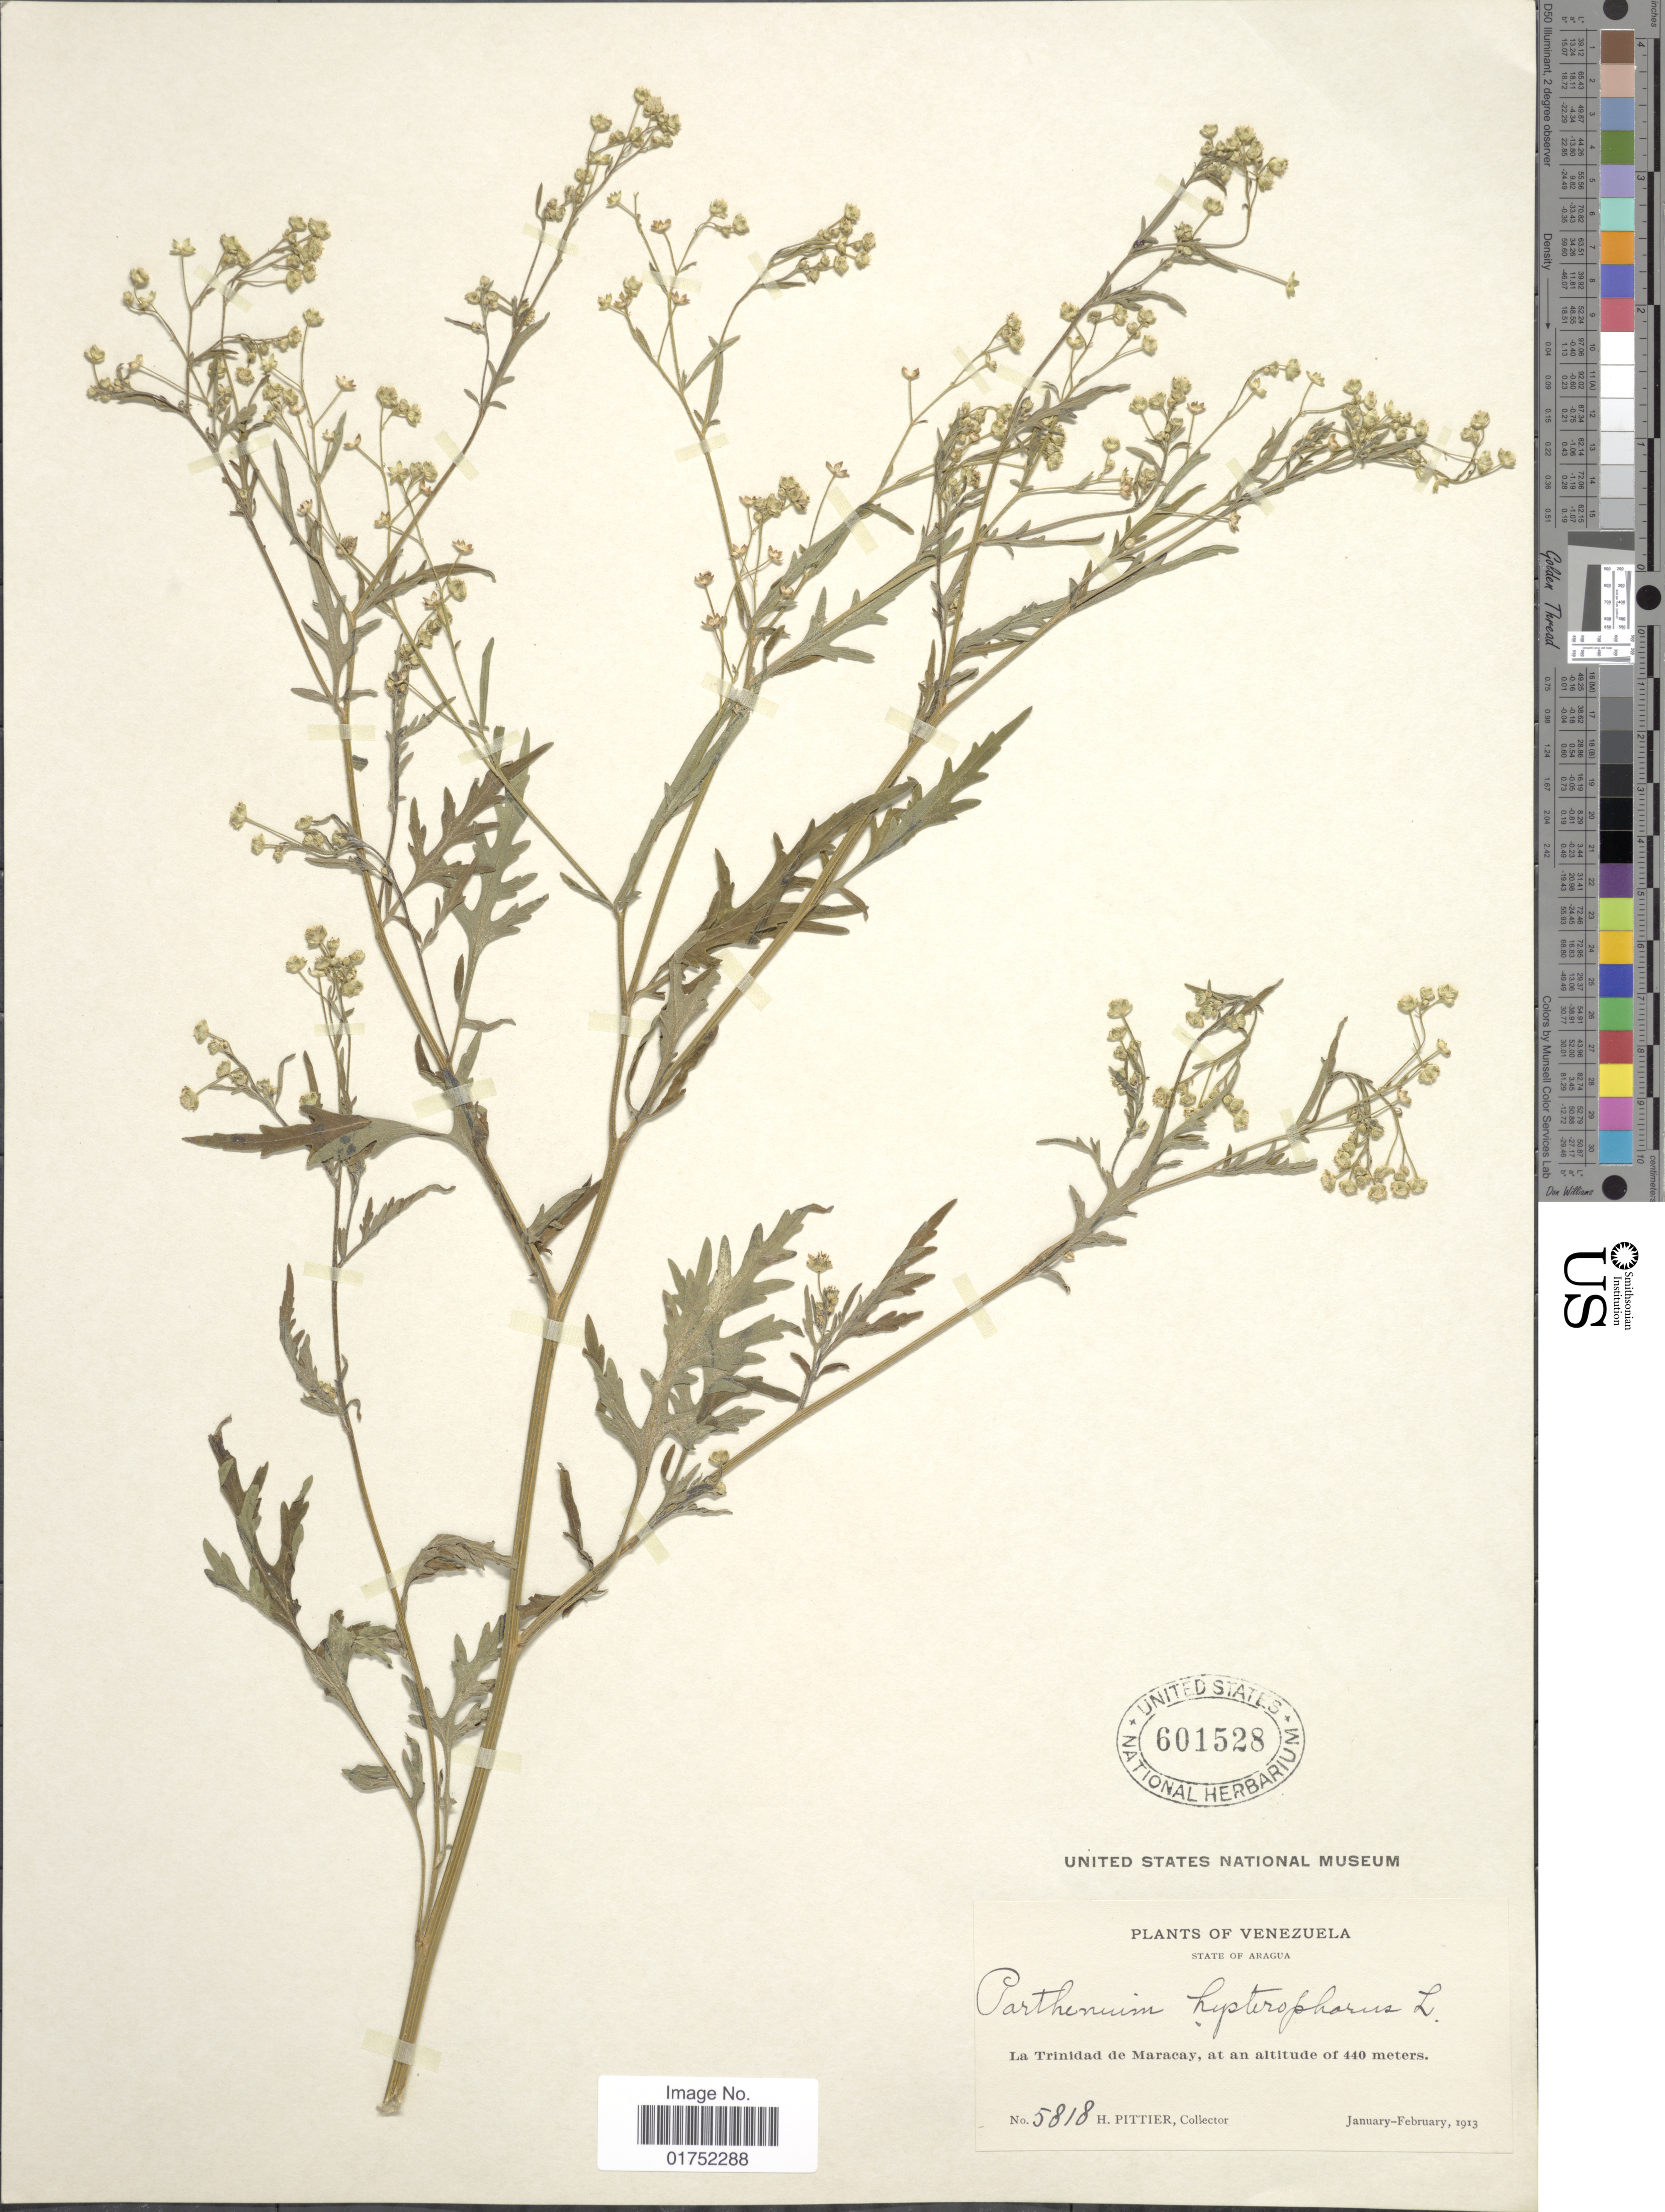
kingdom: Plantae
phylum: Tracheophyta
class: Magnoliopsida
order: Asterales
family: Asteraceae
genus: Parthenium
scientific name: Parthenium hysterophorus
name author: L.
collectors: H. F. Pittier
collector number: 5818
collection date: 1913-01/1913-02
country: Venezuela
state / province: Aragua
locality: La Trinidad de Maracay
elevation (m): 440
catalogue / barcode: US 601528